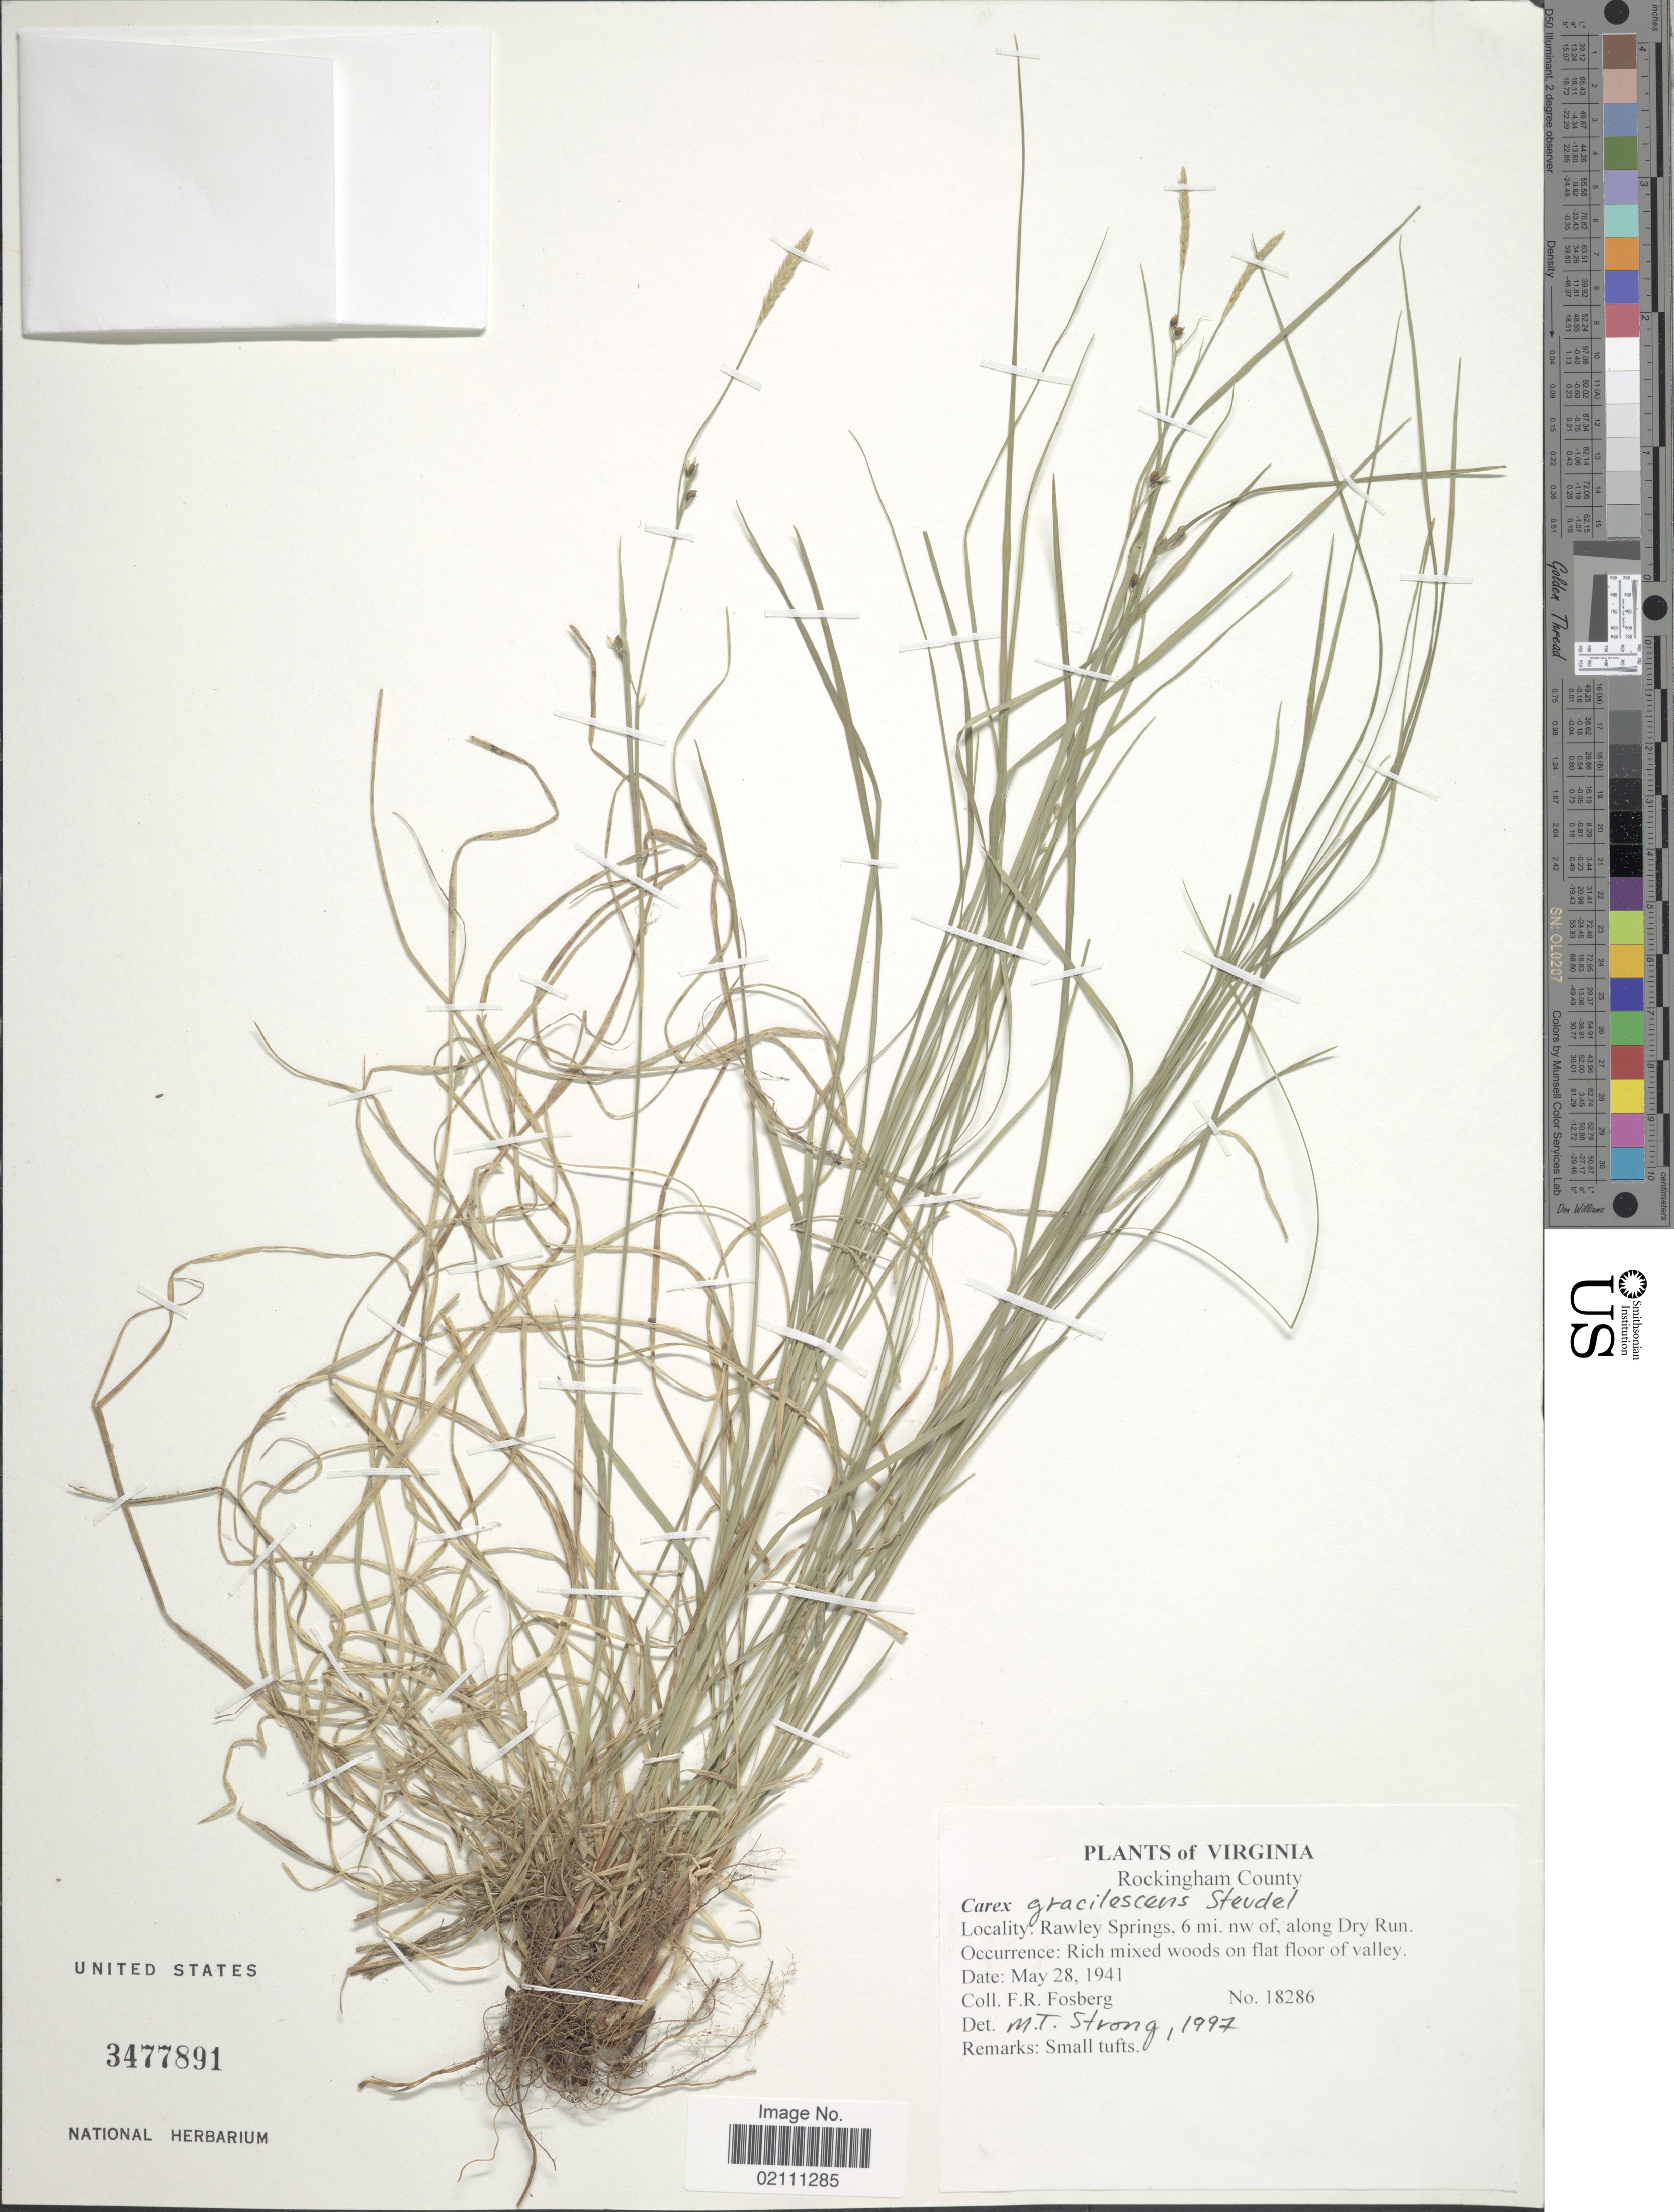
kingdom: Plantae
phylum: Tracheophyta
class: Liliopsida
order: Poales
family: Cyperaceae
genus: Carex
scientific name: Carex gracilescens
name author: Steud.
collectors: F. R. Fosberg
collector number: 18286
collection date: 1941-05-28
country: United States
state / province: Virginia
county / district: Rockingham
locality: Rockingham County, Rawley Springs, 6 mi. nw. of, along Dry Run, rich mixed woods on flat floor or valley.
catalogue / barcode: US 3477891